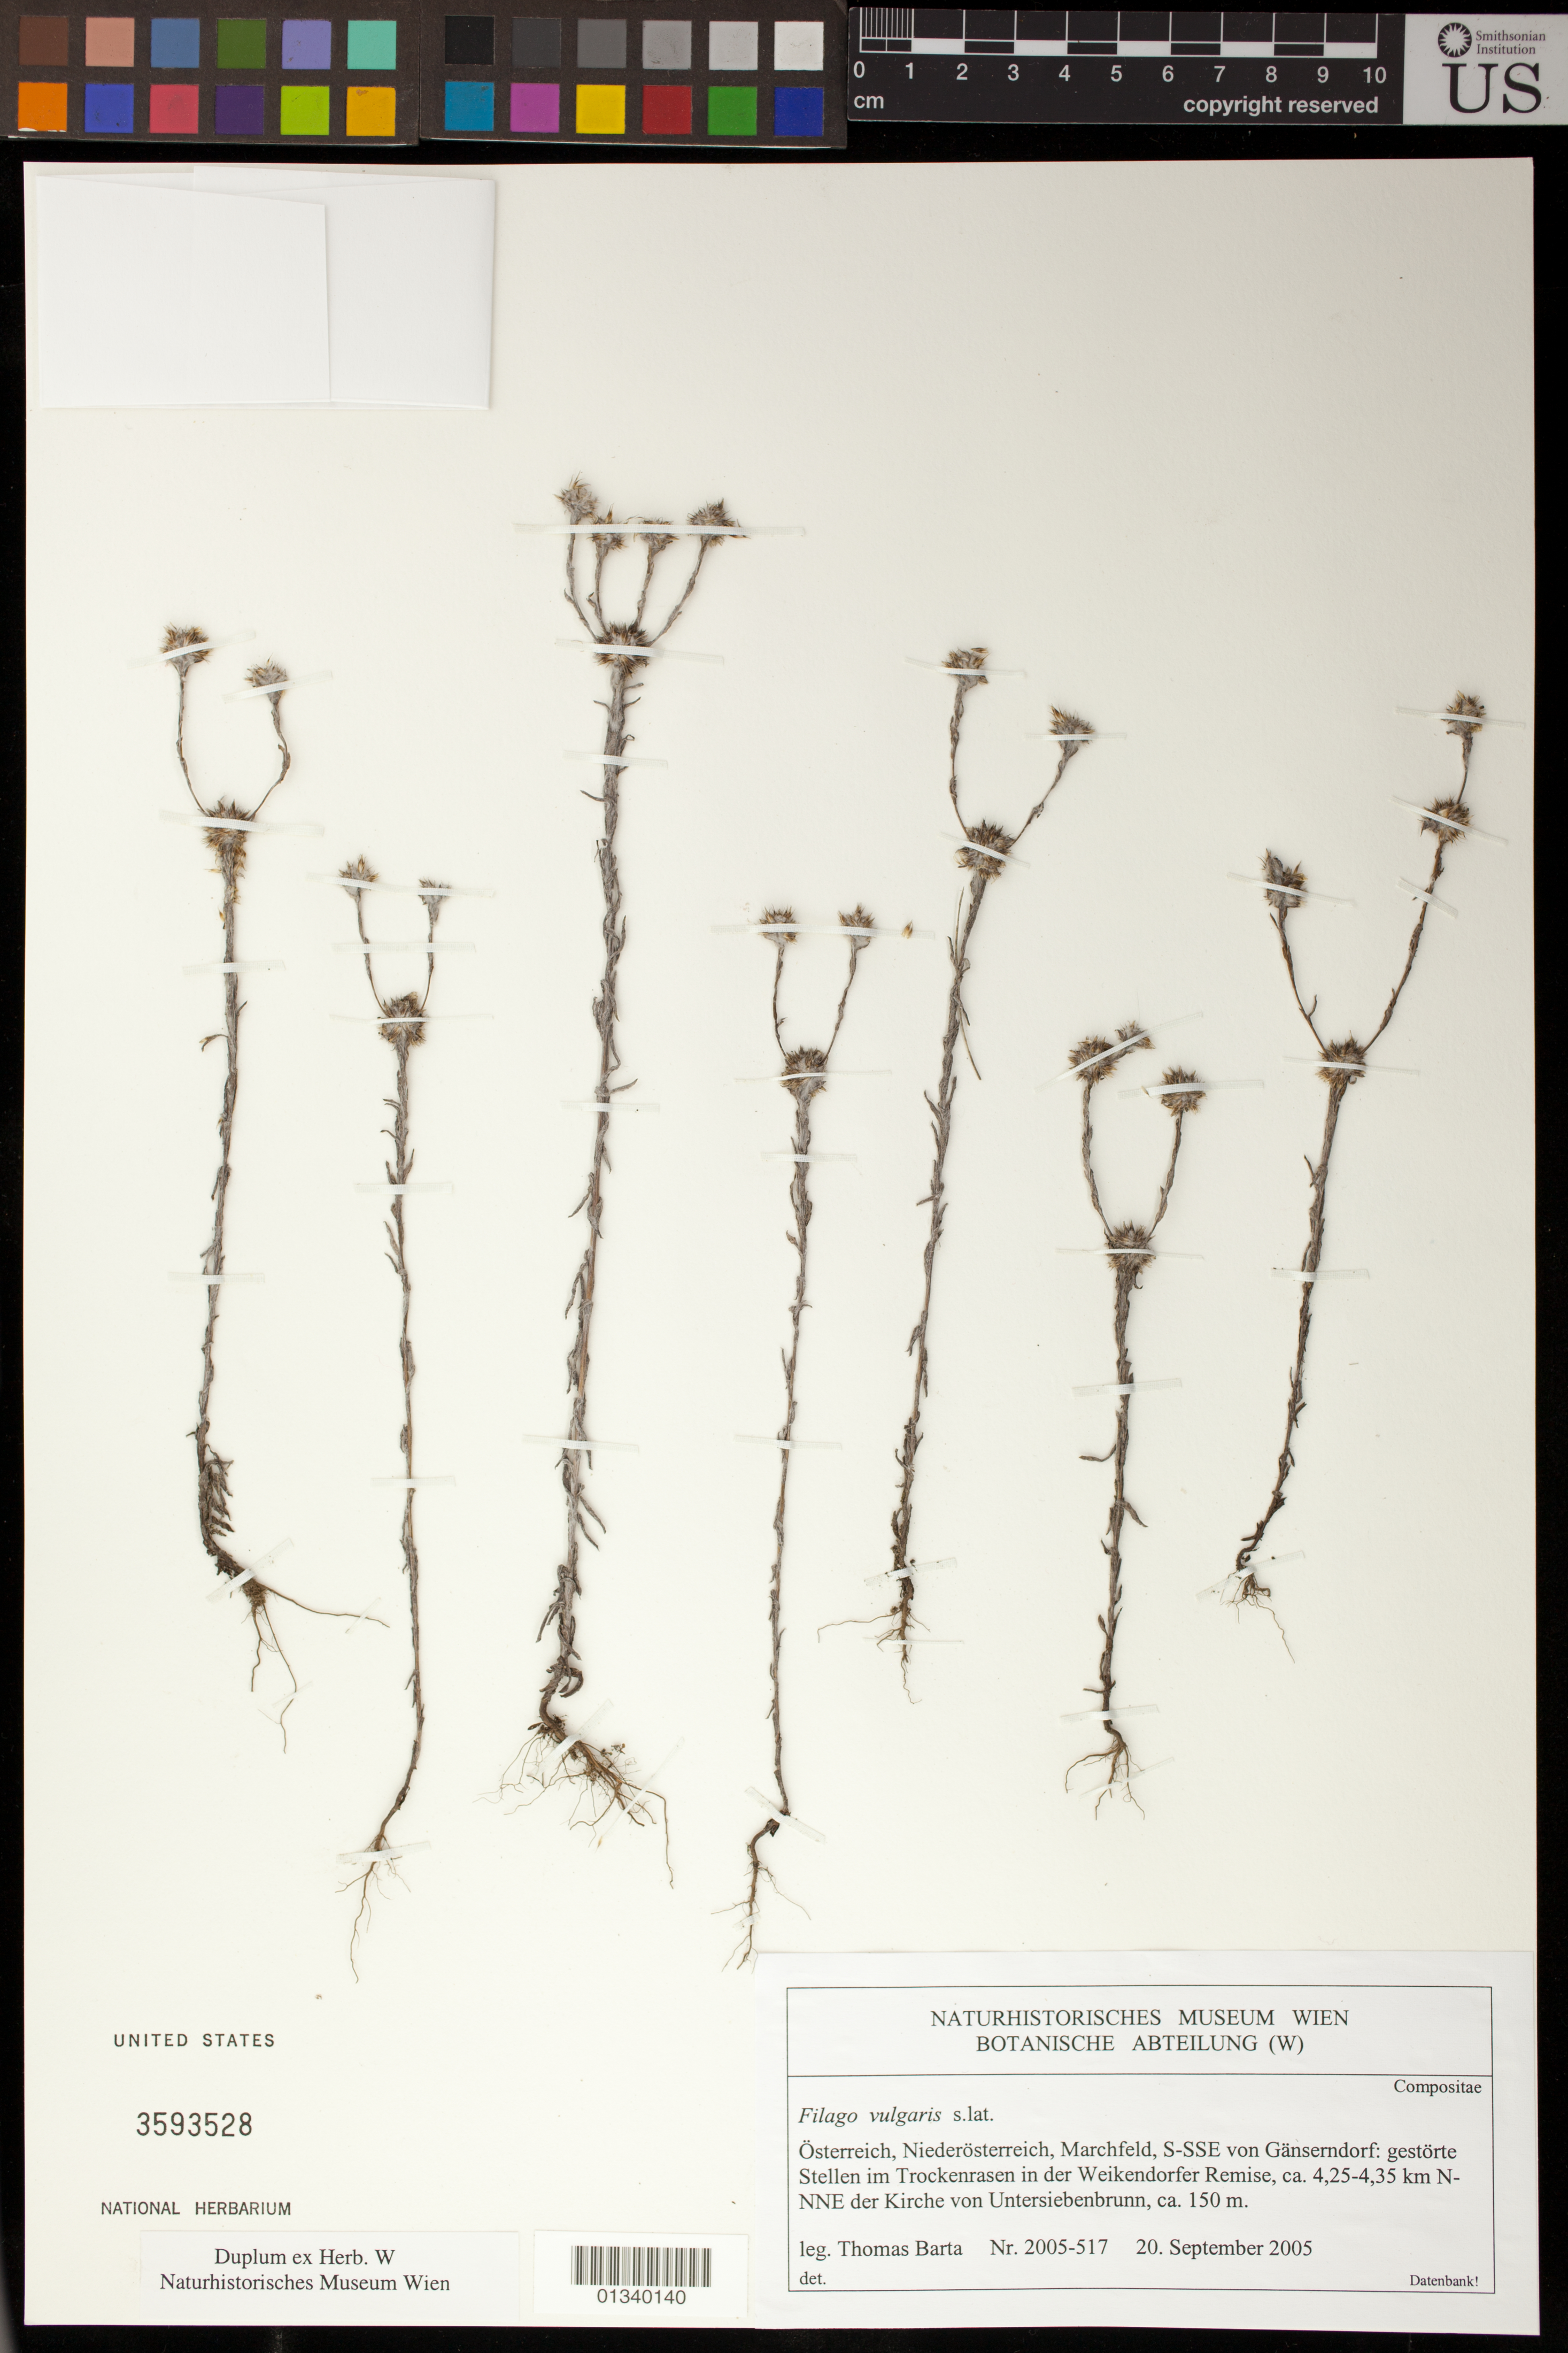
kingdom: Plantae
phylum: Tracheophyta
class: Magnoliopsida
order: Asterales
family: Asteraceae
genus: Filago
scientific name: Filago vulgaris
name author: Lam.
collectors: T. Barta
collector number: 2005-517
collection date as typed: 20 September 2005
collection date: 2005-09-20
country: Austria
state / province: Niederosterreich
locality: Marchfeld, S-SSE von Ganserndorf; gestorte Stellen im Trockenrasen in der Weikendorfer Remise, ca. 4.25-4.35 km N-NNE der kirche von Untersiebenbrunn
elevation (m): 150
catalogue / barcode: US 3593528